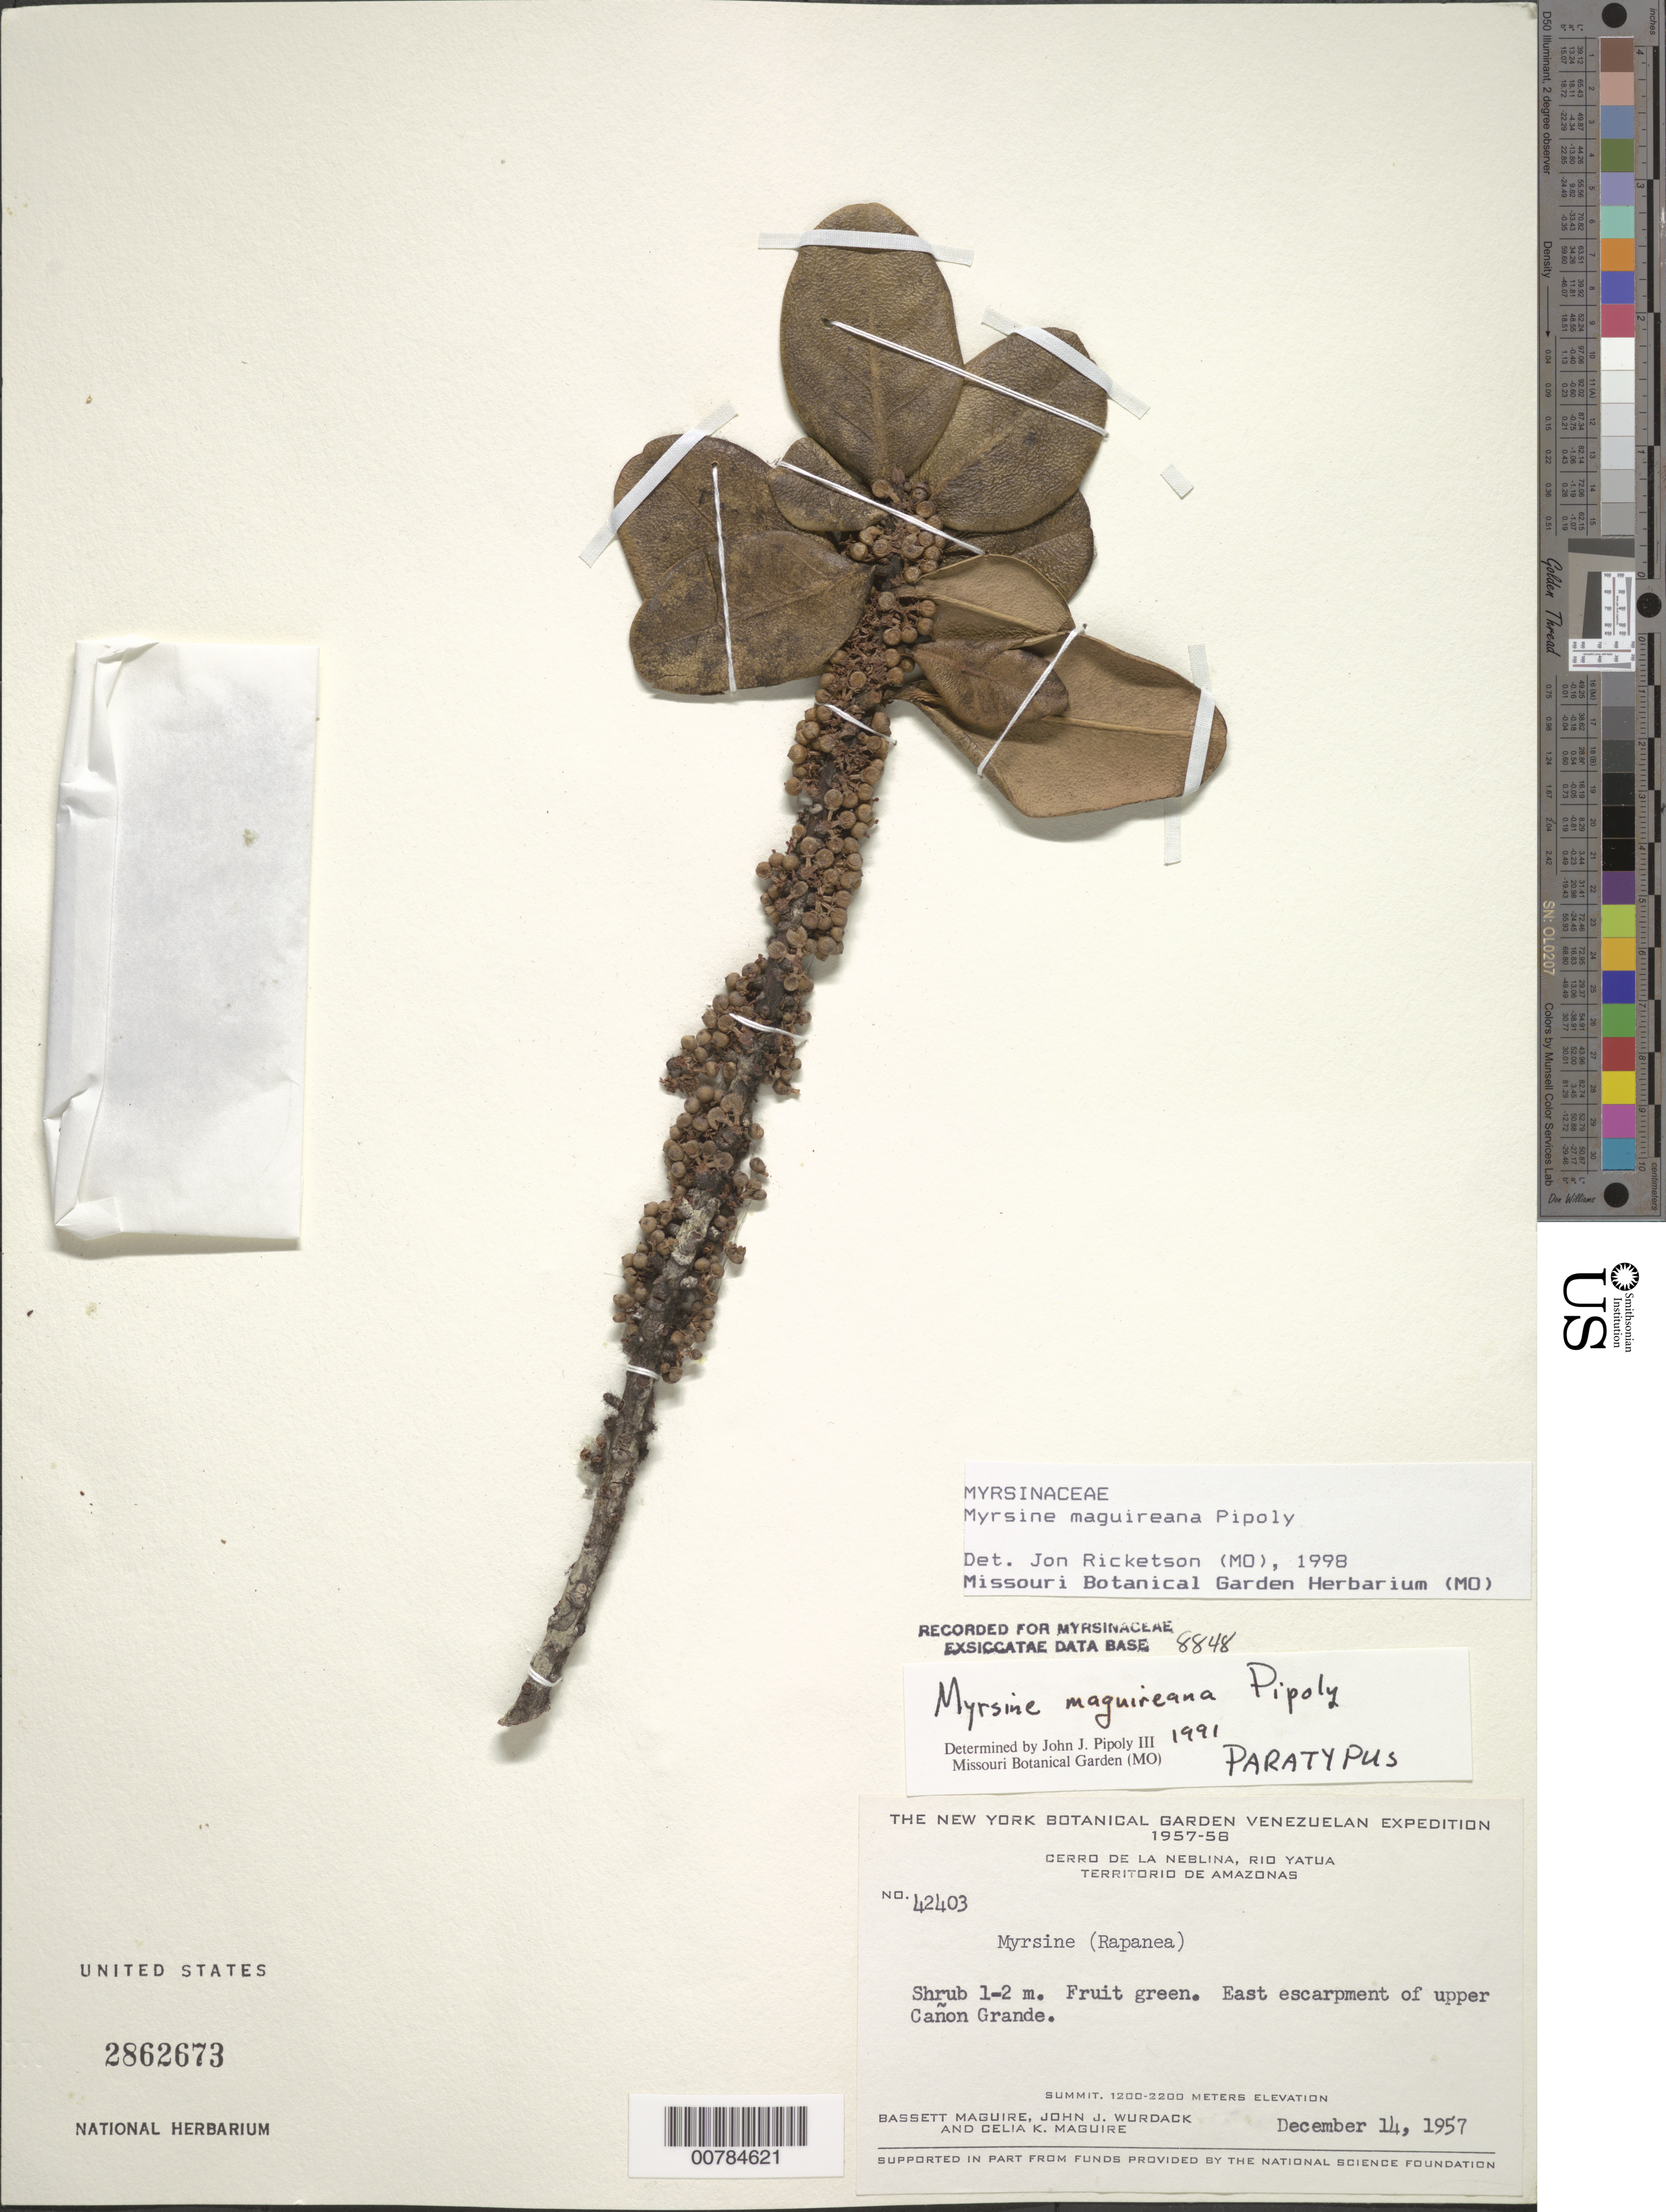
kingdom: Plantae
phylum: Tracheophyta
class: Magnoliopsida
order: Ericales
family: Primulaceae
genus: Myrsine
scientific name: Myrsine maguireana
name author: Pipoly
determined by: Ricketson, --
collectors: B. Maguire, J. J. Wurdack & C. K. Maguire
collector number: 42403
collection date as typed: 14-Dec-57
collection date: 1957-12-14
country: Venezuela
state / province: Amazonas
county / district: Río Negro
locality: Cerro de la Neblina, Río Yatua, on E escarpment of upper Caño Grande basin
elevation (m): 1200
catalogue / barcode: US 2862673